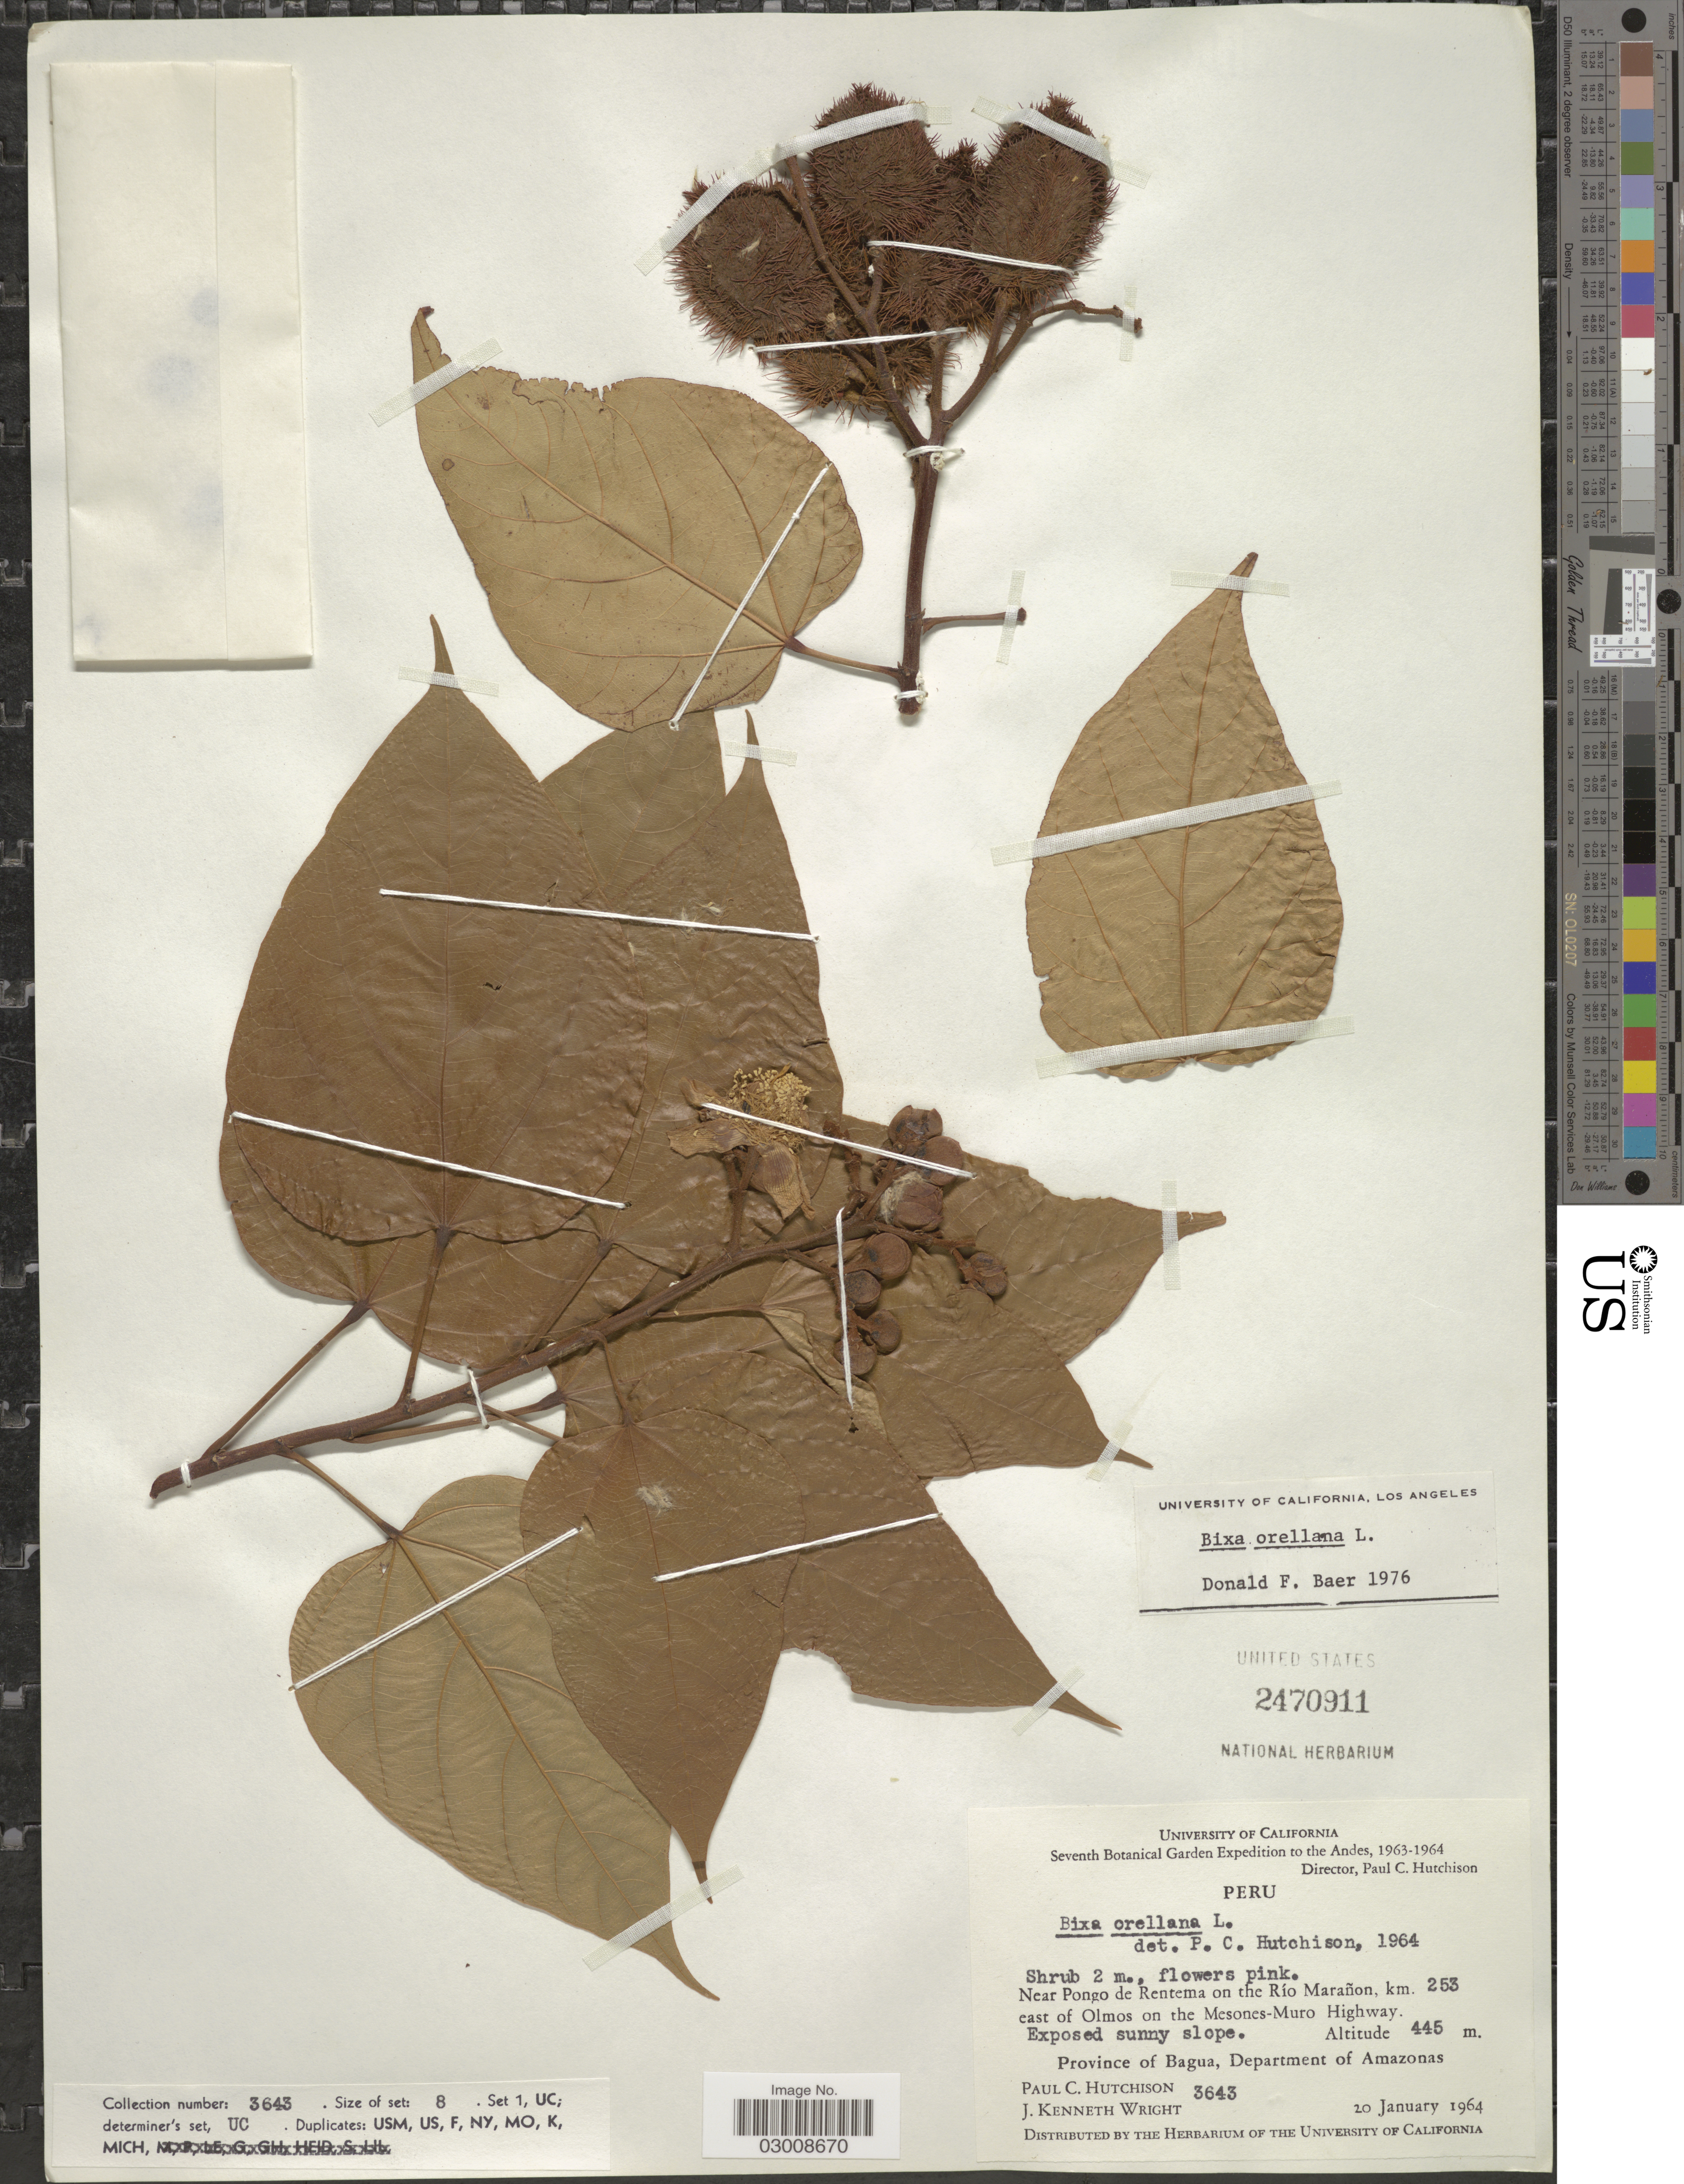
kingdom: Plantae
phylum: Tracheophyta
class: Magnoliopsida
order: Malvales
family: Bixaceae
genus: Bixa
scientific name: Bixa orellana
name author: L.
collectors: P. C. Hutchison & J. K. Wright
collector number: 3643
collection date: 1964-01-20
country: Peru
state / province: Amazonas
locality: The Andes, Near Pongo de Rentema on the Río Marañon, km 253 east of Olmos on the Mesones-Muro Highway, Province of Bagua, Department of Amazonas.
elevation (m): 445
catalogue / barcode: US 2470911